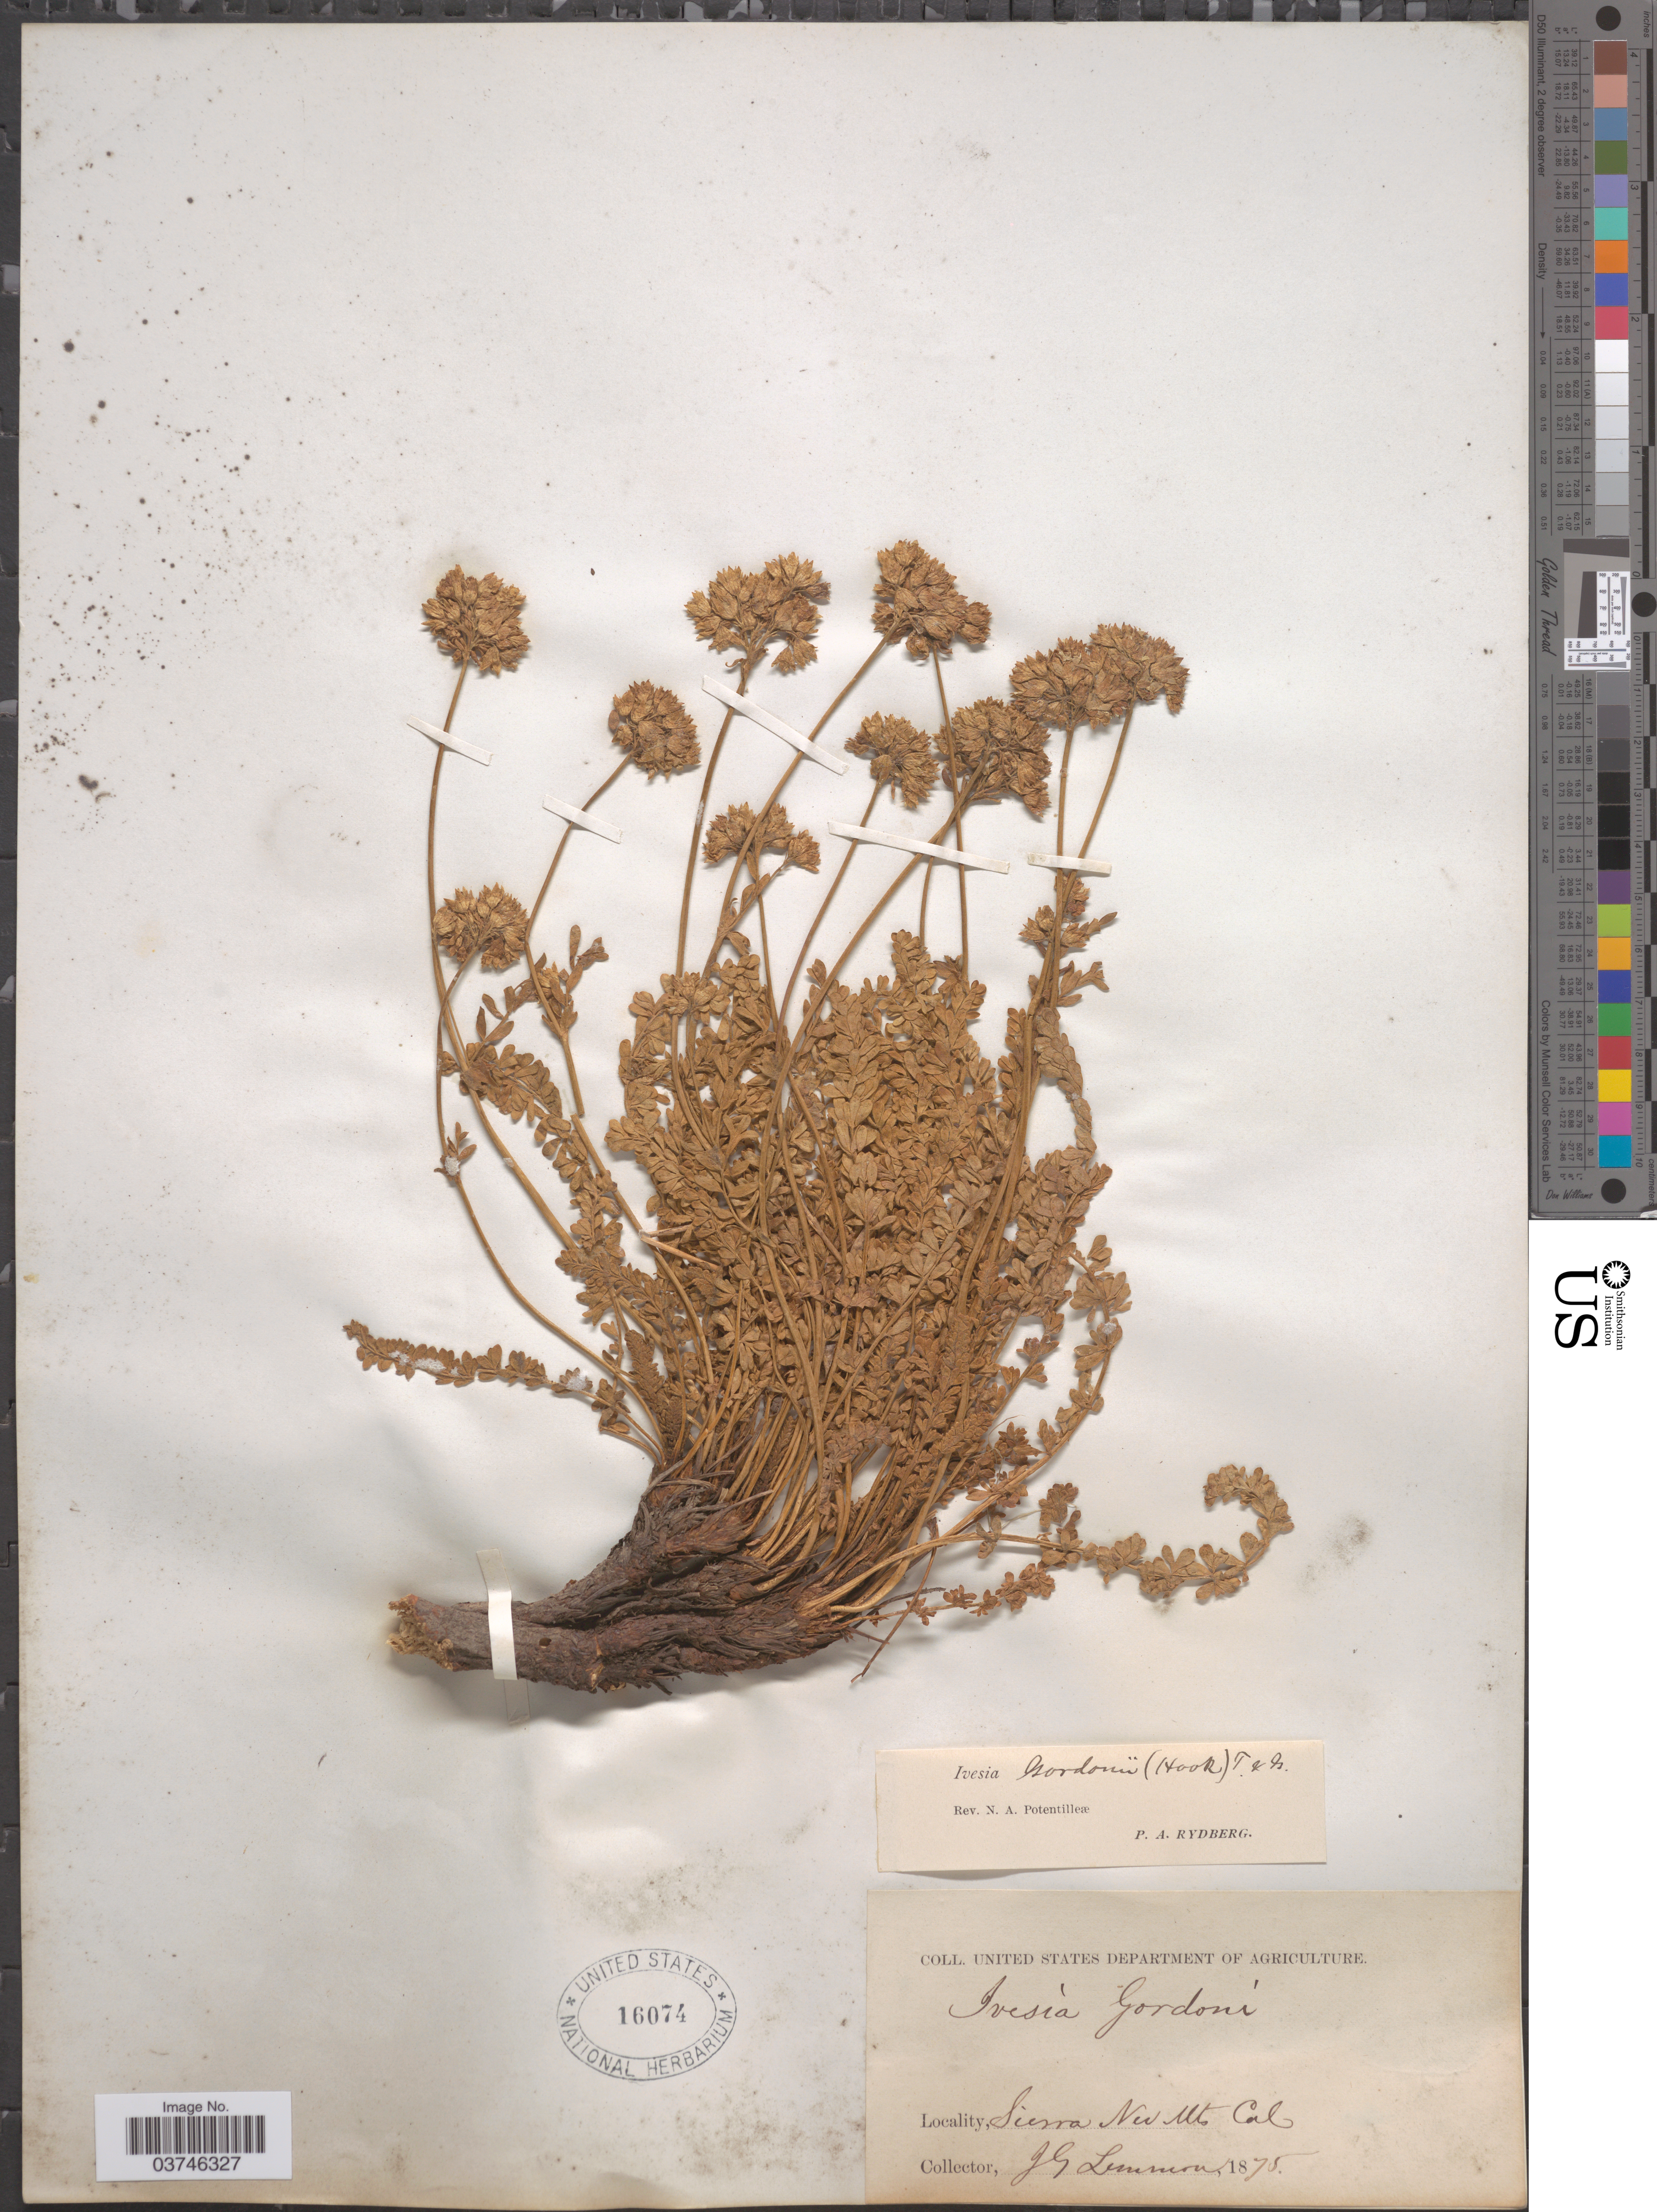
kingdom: Plantae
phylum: Tracheophyta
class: Magnoliopsida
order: Rosales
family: Rosaceae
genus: Potentilla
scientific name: Potentilla gordonii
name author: (Hook.) Greene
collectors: J. Lemmon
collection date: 1875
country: United States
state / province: California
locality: Sierra Nev. Mts.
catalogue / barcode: US 16074